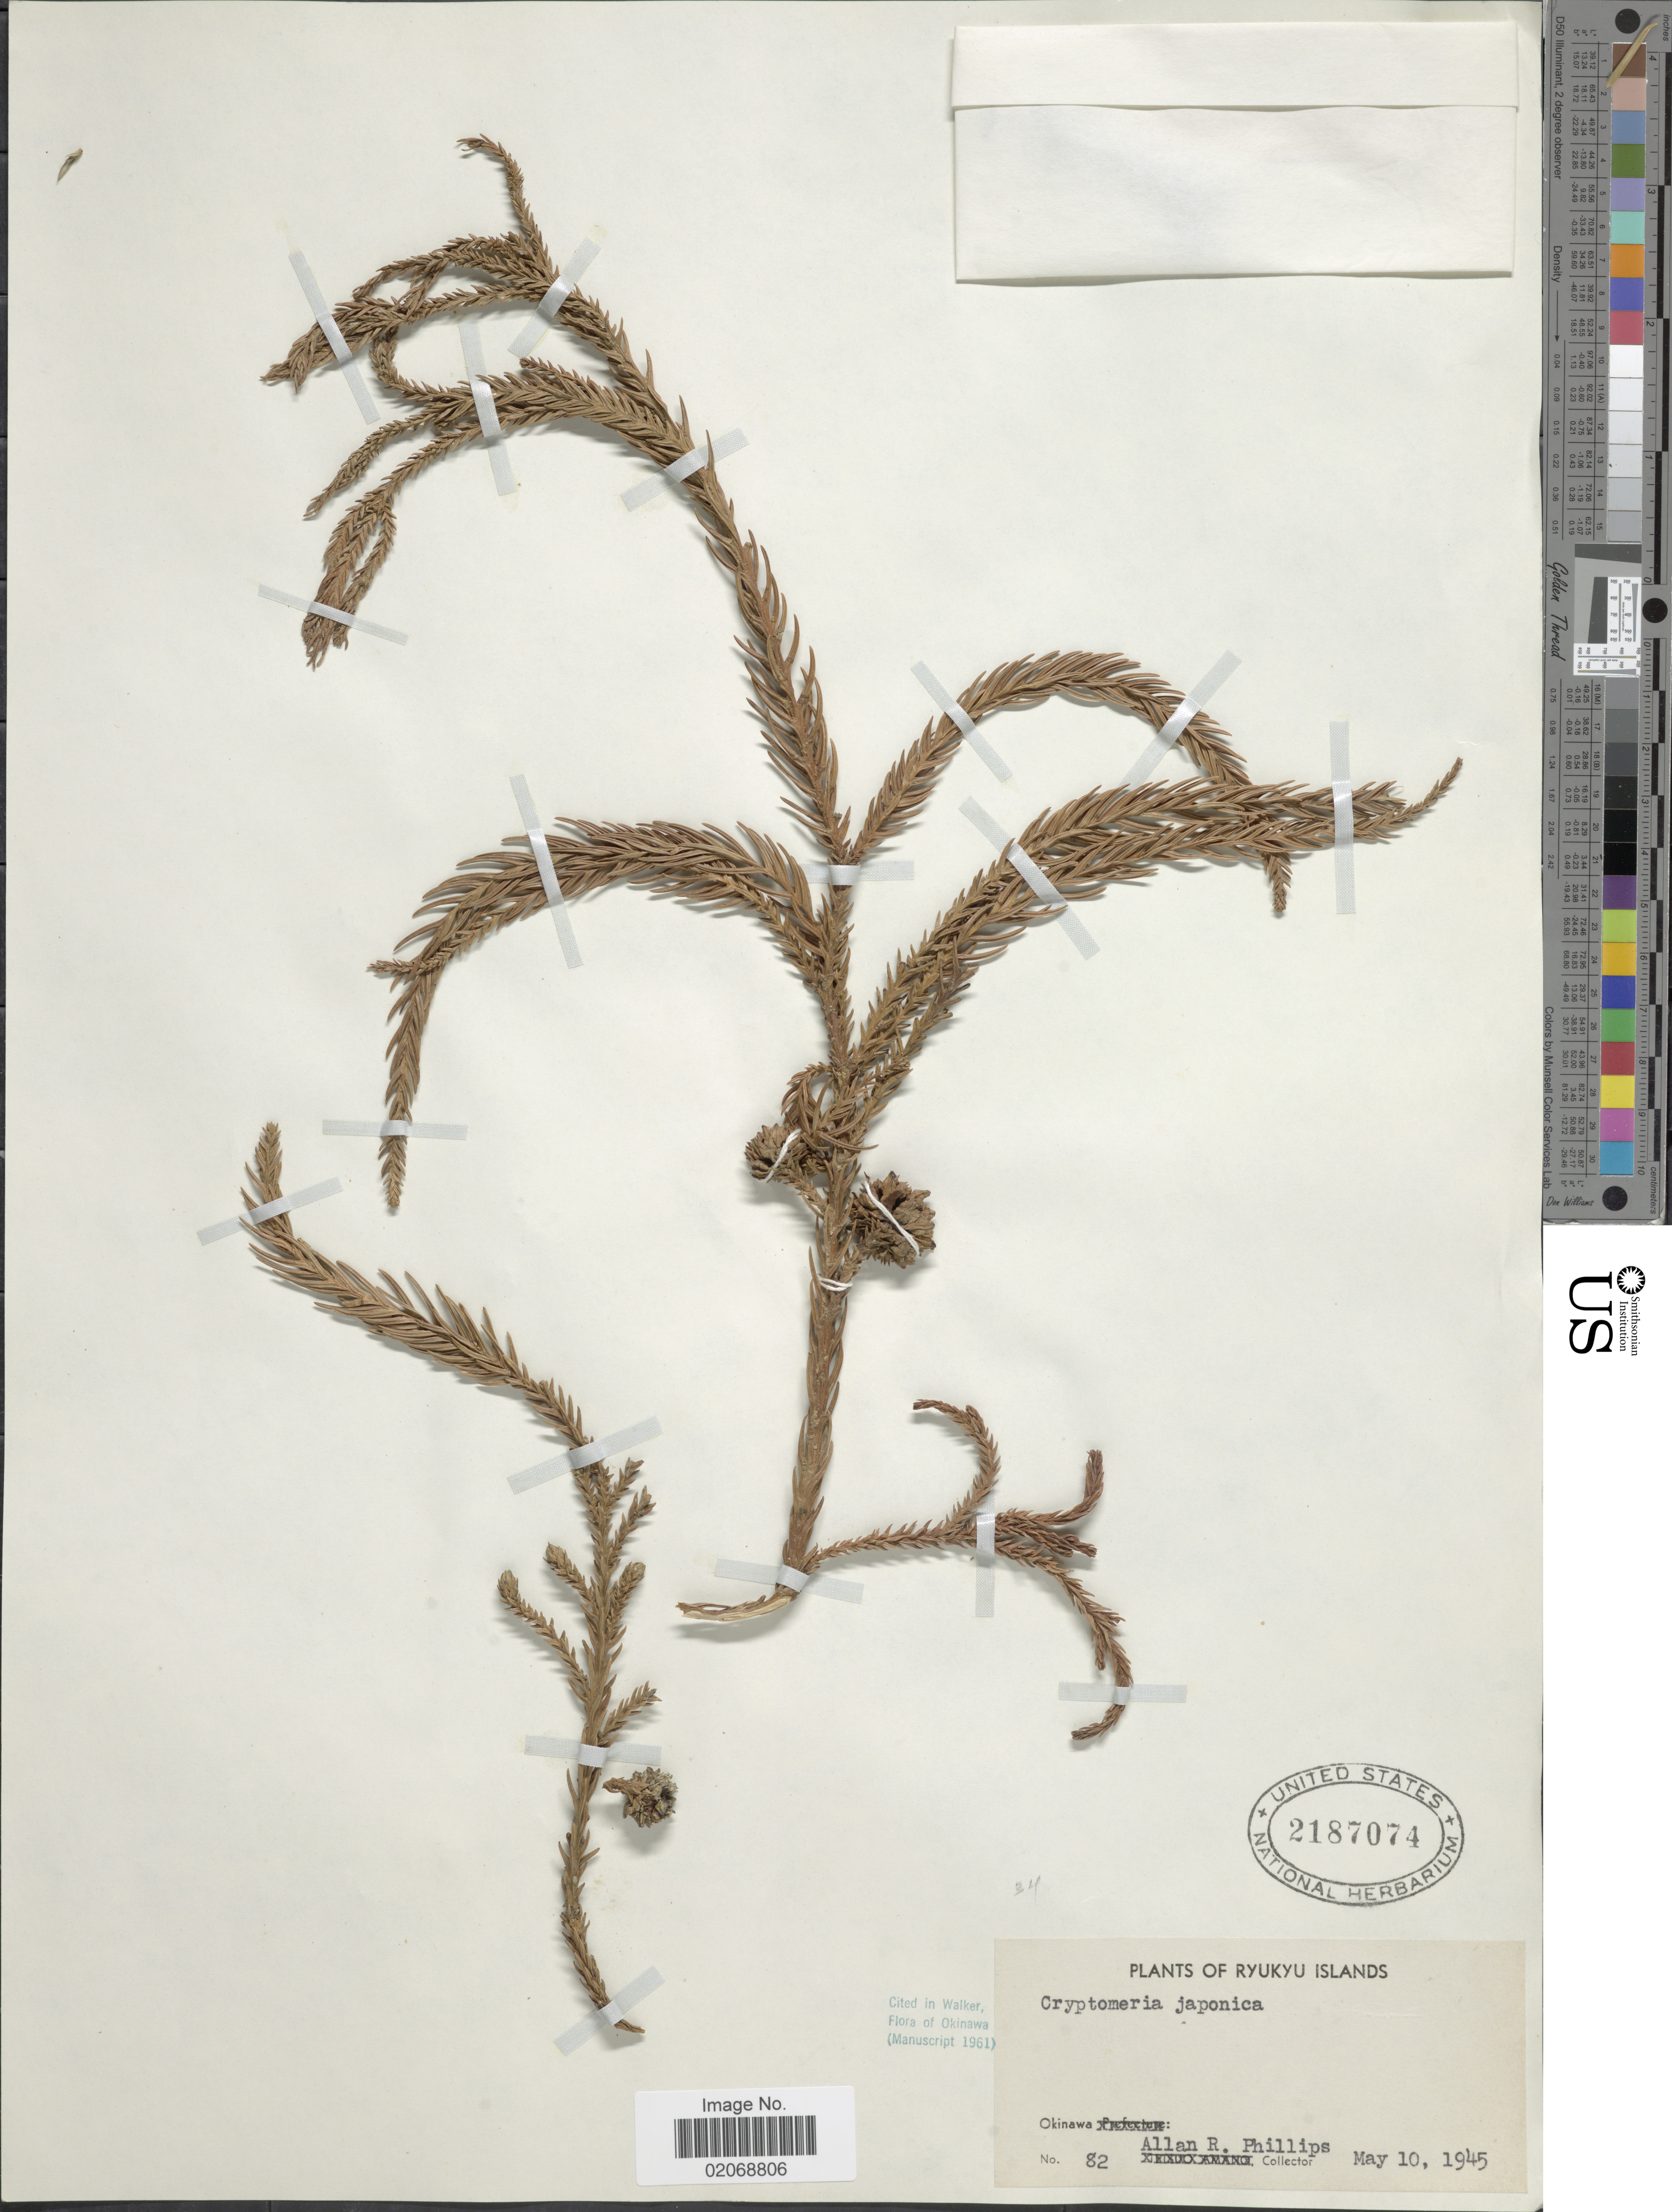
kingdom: Plantae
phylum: Tracheophyta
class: Pinopsida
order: Pinales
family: Cupressaceae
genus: Cryptomeria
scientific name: Cryptomeria japonica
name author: (Thunb. ex L. f.) D. Don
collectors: A. R. Phillips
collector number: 82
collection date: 1945-05-10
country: Japan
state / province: Okinawa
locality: Ryukyu Islands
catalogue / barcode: US 2187074